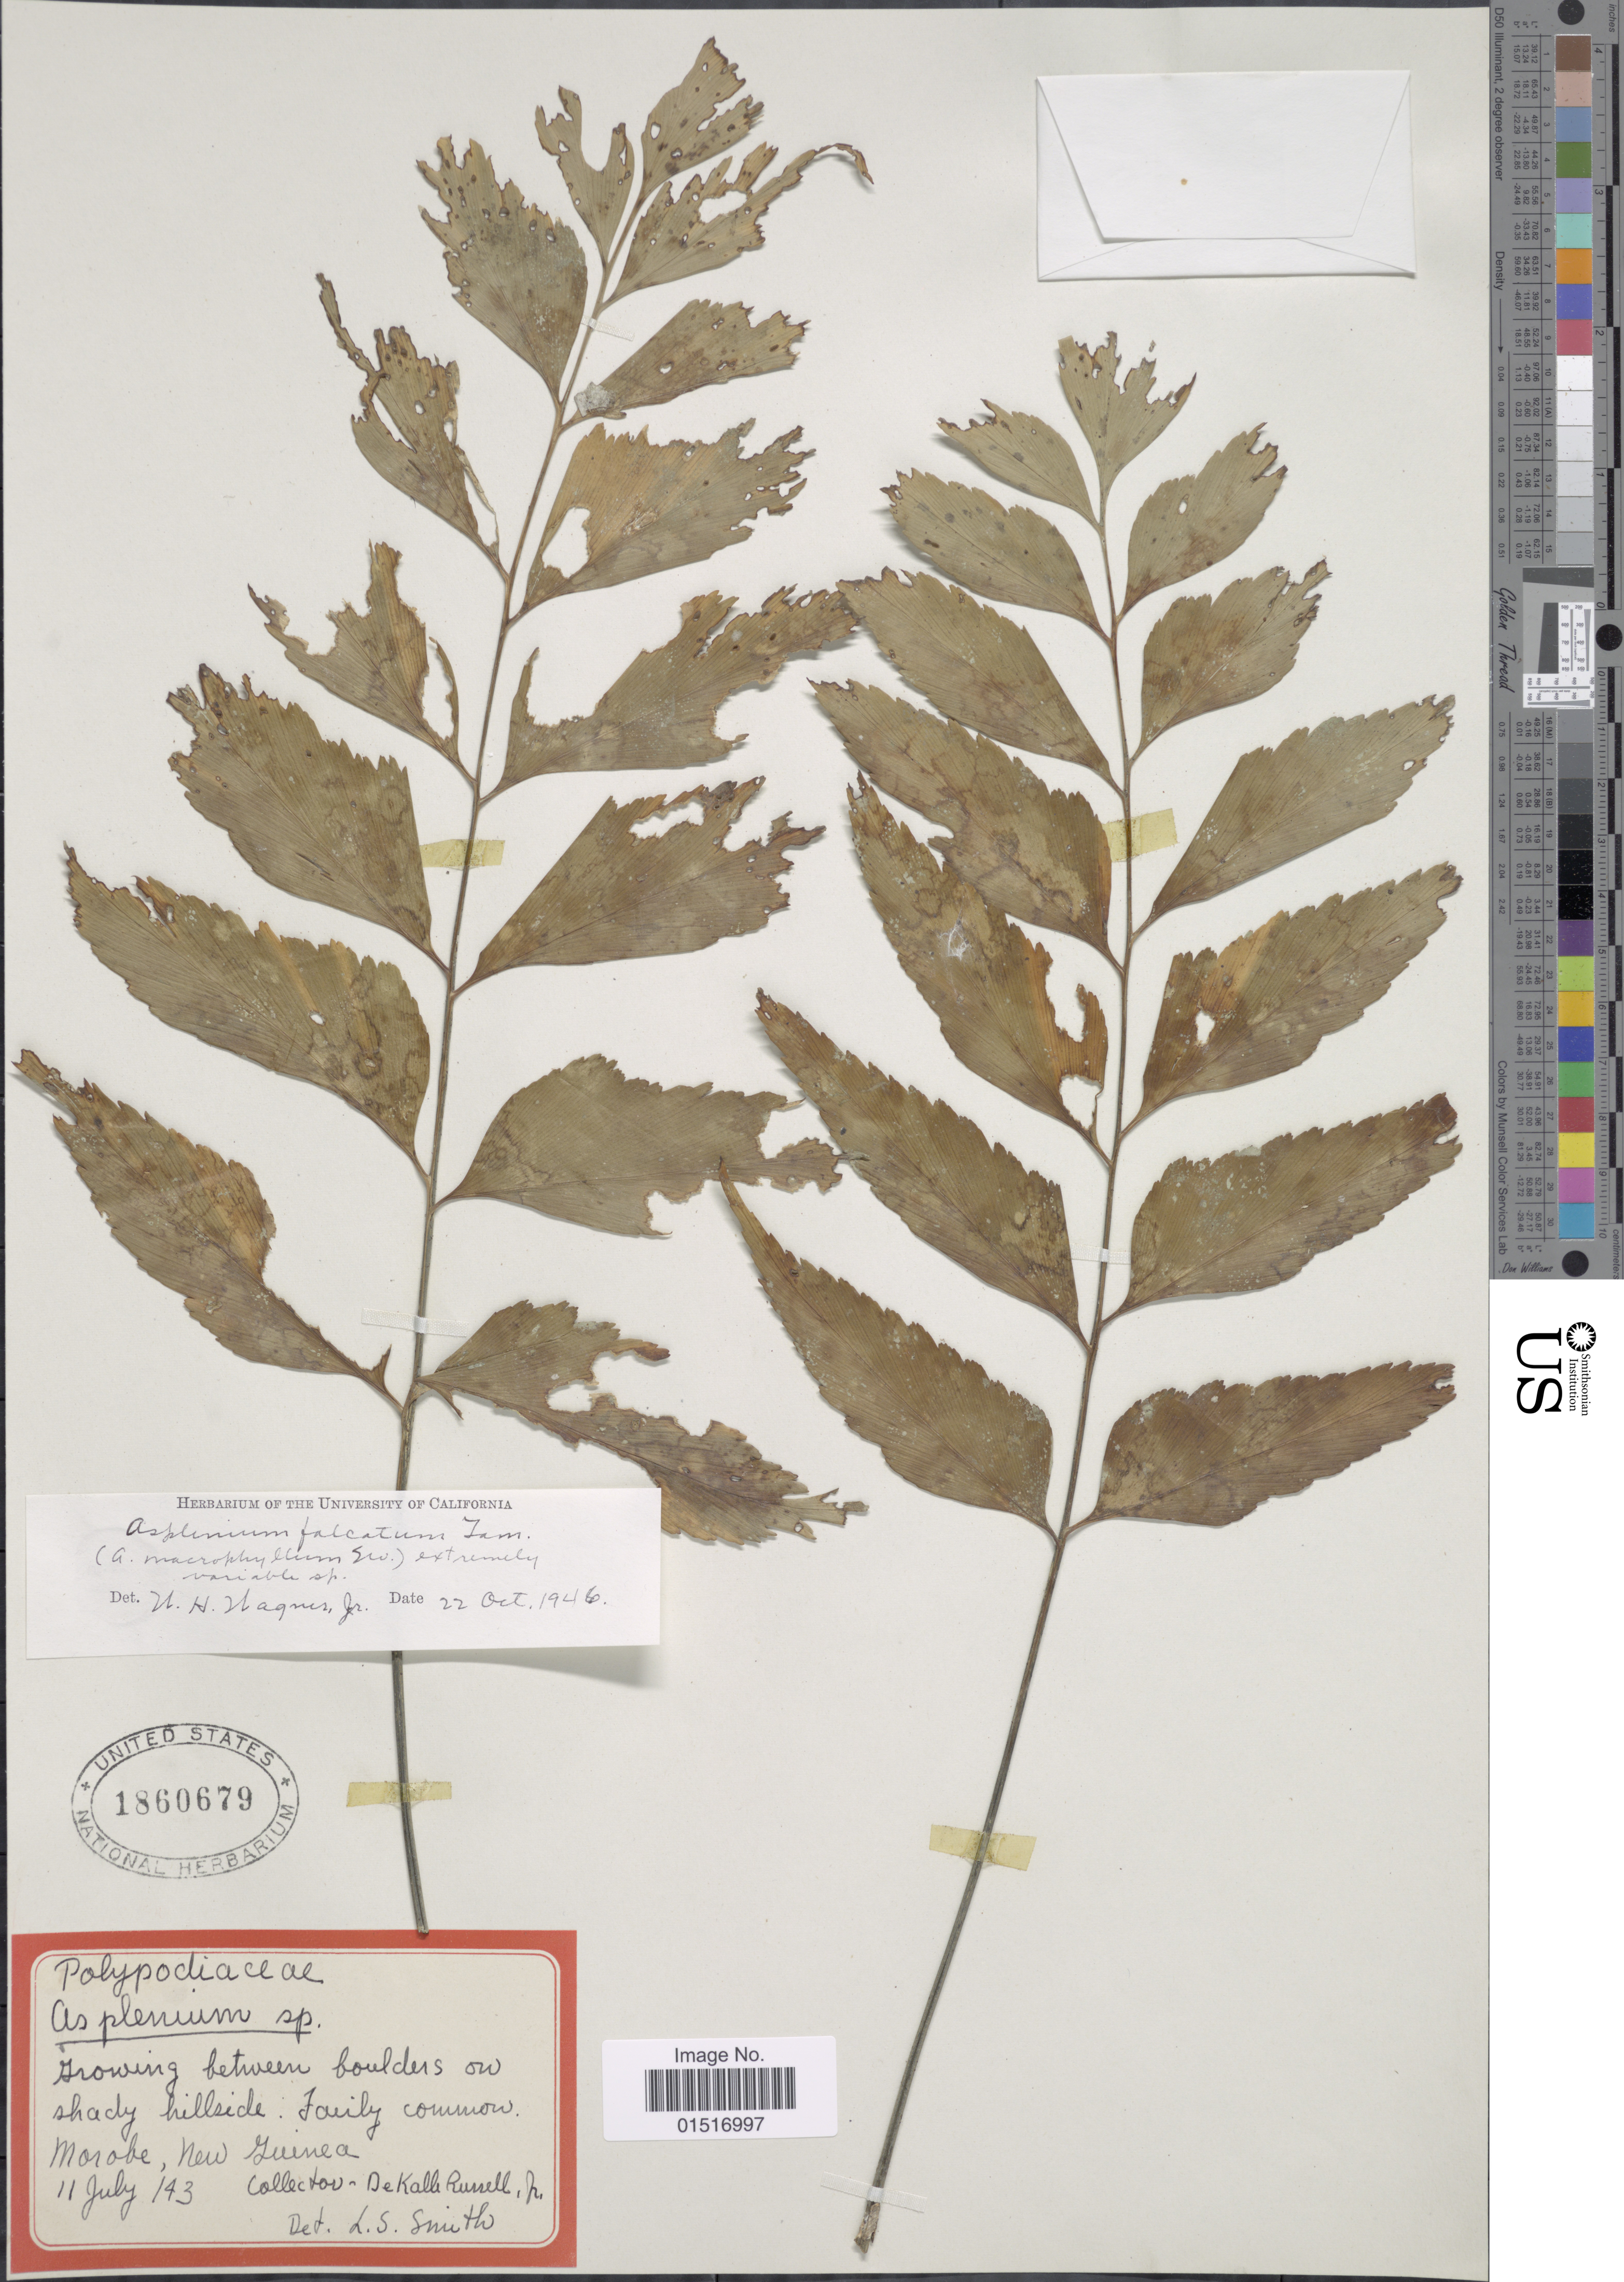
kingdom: Plantae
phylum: Tracheophyta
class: Polypodiopsida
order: Polypodiales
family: Aspleniaceae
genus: Asplenium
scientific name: Asplenium polyodon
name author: G. Forst.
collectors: D. K. Russell Jr.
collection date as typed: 143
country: Papua New Guinea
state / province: Morobe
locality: New Guinea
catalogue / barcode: US 1860679